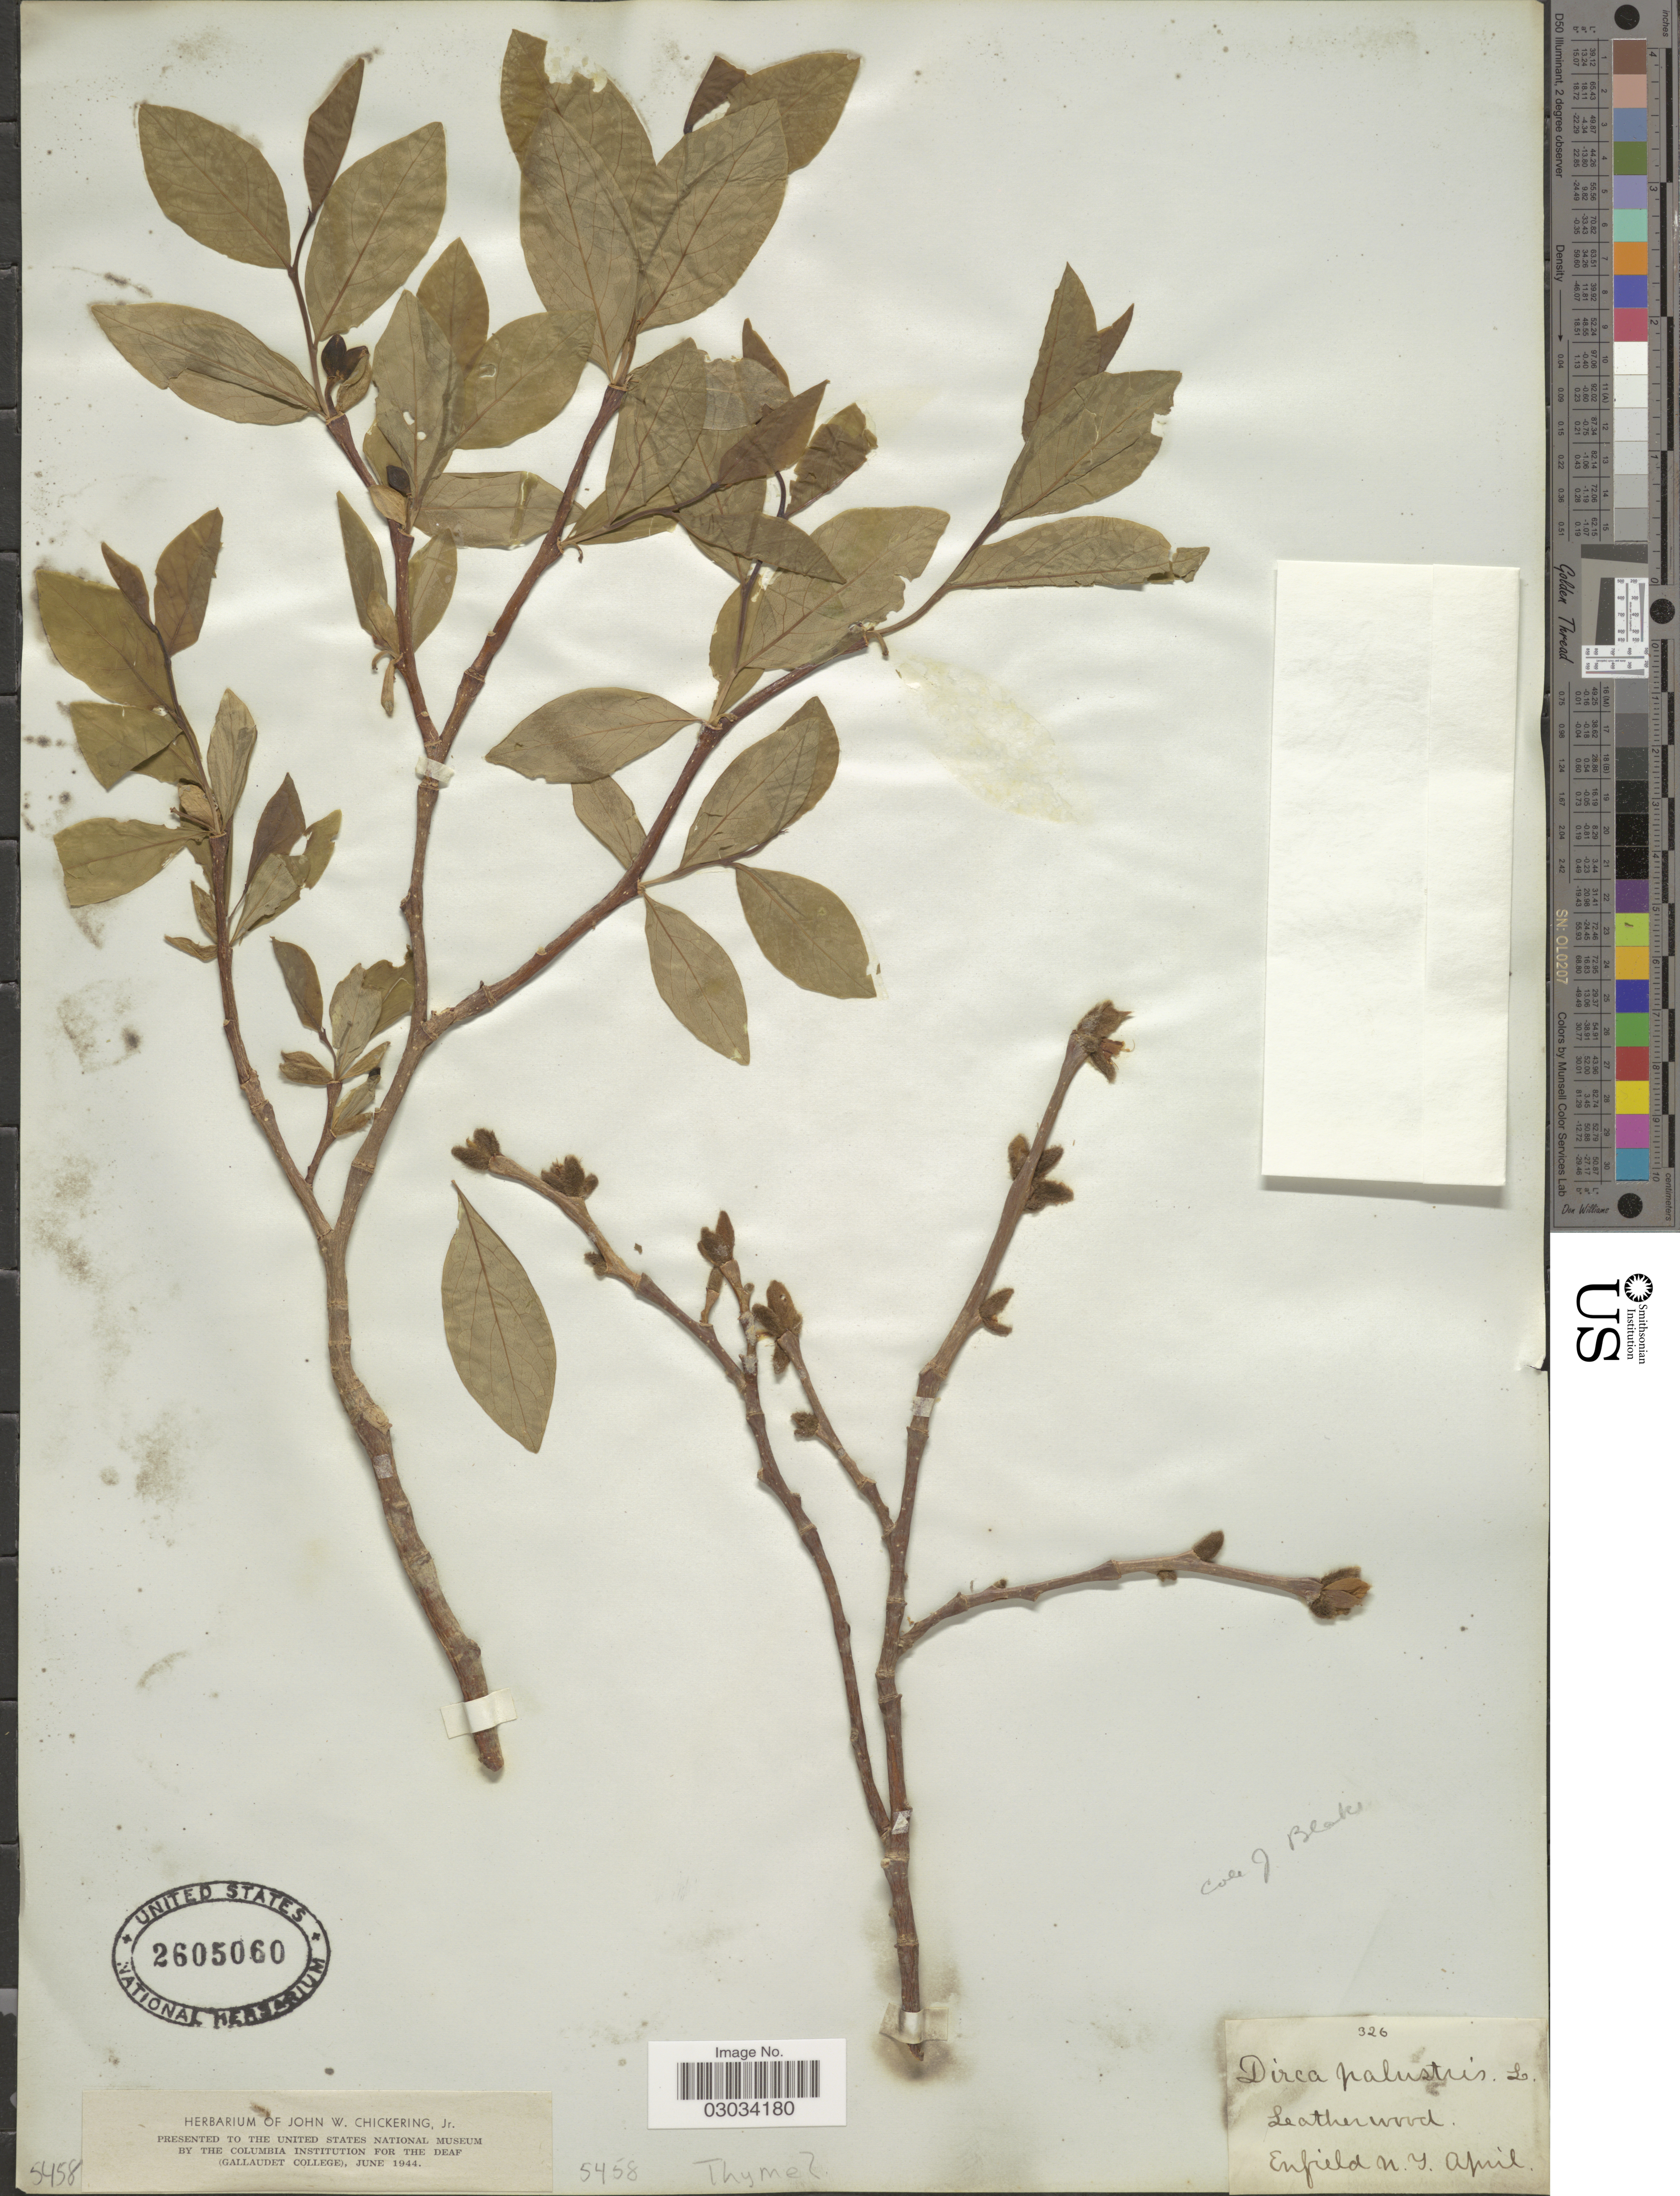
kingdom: Plantae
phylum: Tracheophyta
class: Magnoliopsida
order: Malvales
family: Thymelaeaceae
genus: Dirca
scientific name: Dirca palustris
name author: L.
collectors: Ex herb. John W. Chickering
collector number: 326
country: United States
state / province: New York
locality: Enfield.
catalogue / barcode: US 2605060